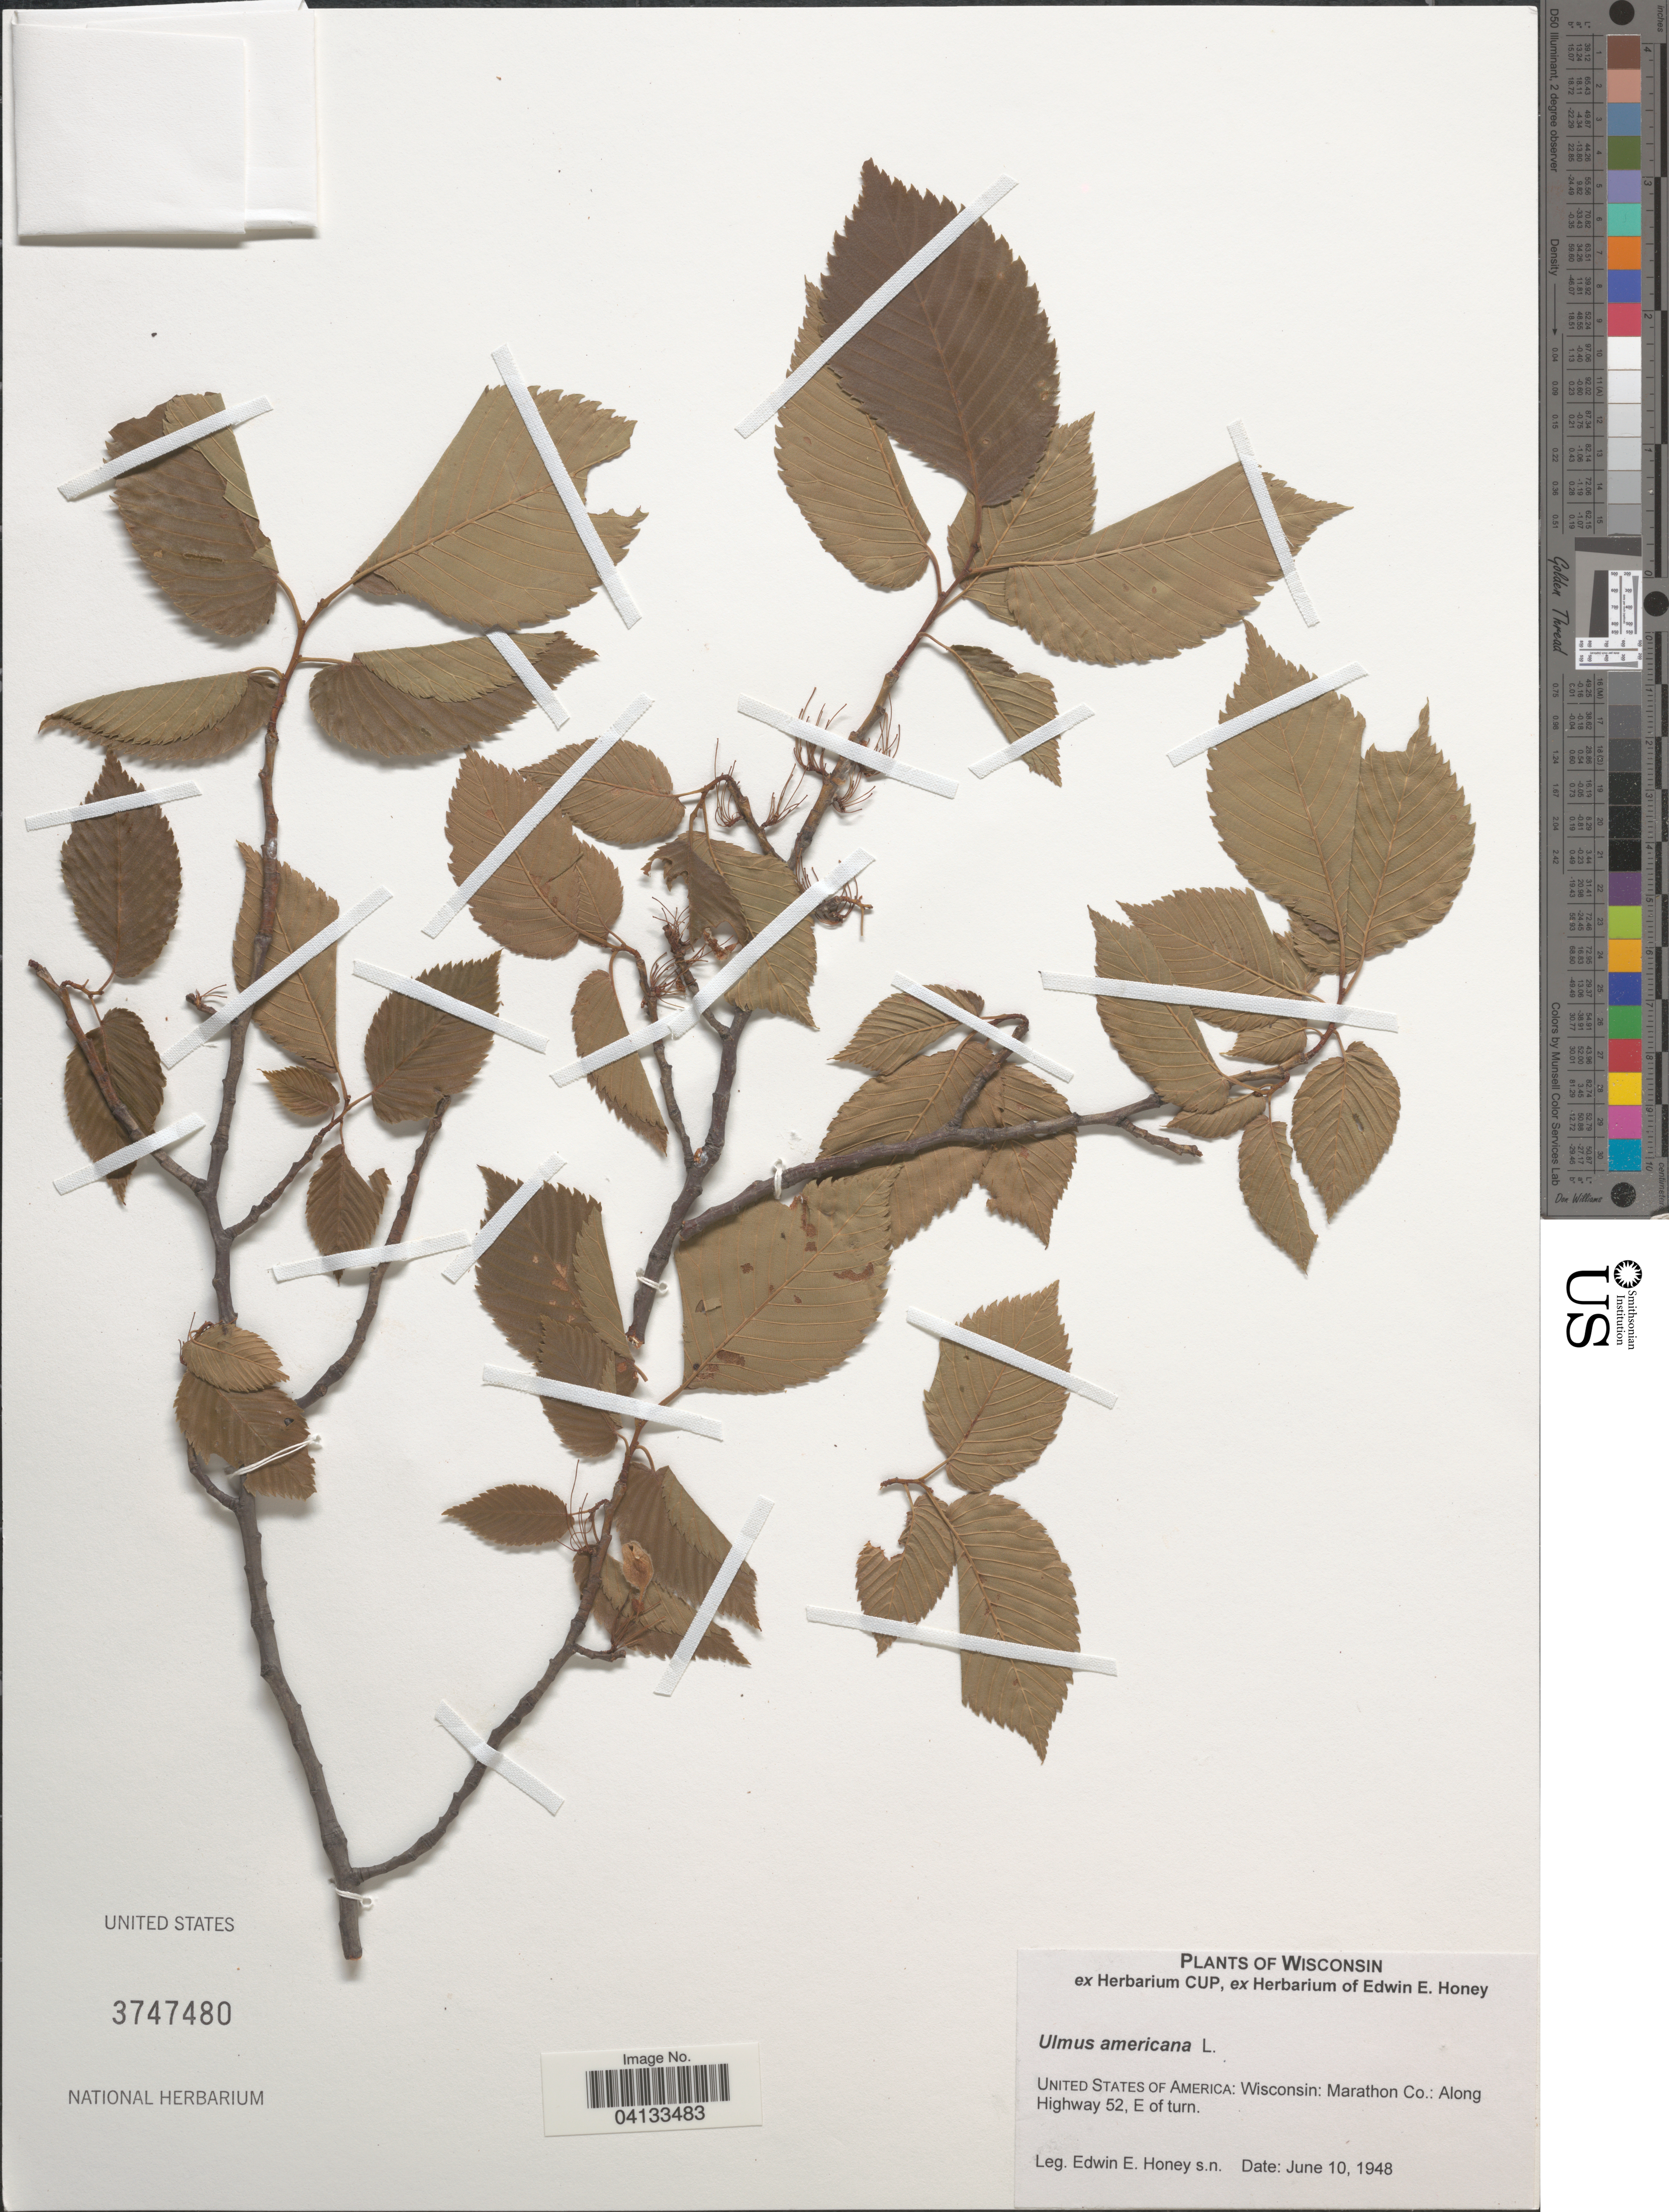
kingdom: Plantae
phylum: Tracheophyta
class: Magnoliopsida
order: Rosales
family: Ulmaceae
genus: Ulmus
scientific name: Ulmus americana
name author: L.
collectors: E. Honey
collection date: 1948-06-10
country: United States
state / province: Wisconsin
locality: Marathon Co.: Along Highway 52, E of turn.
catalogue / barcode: US 3747480